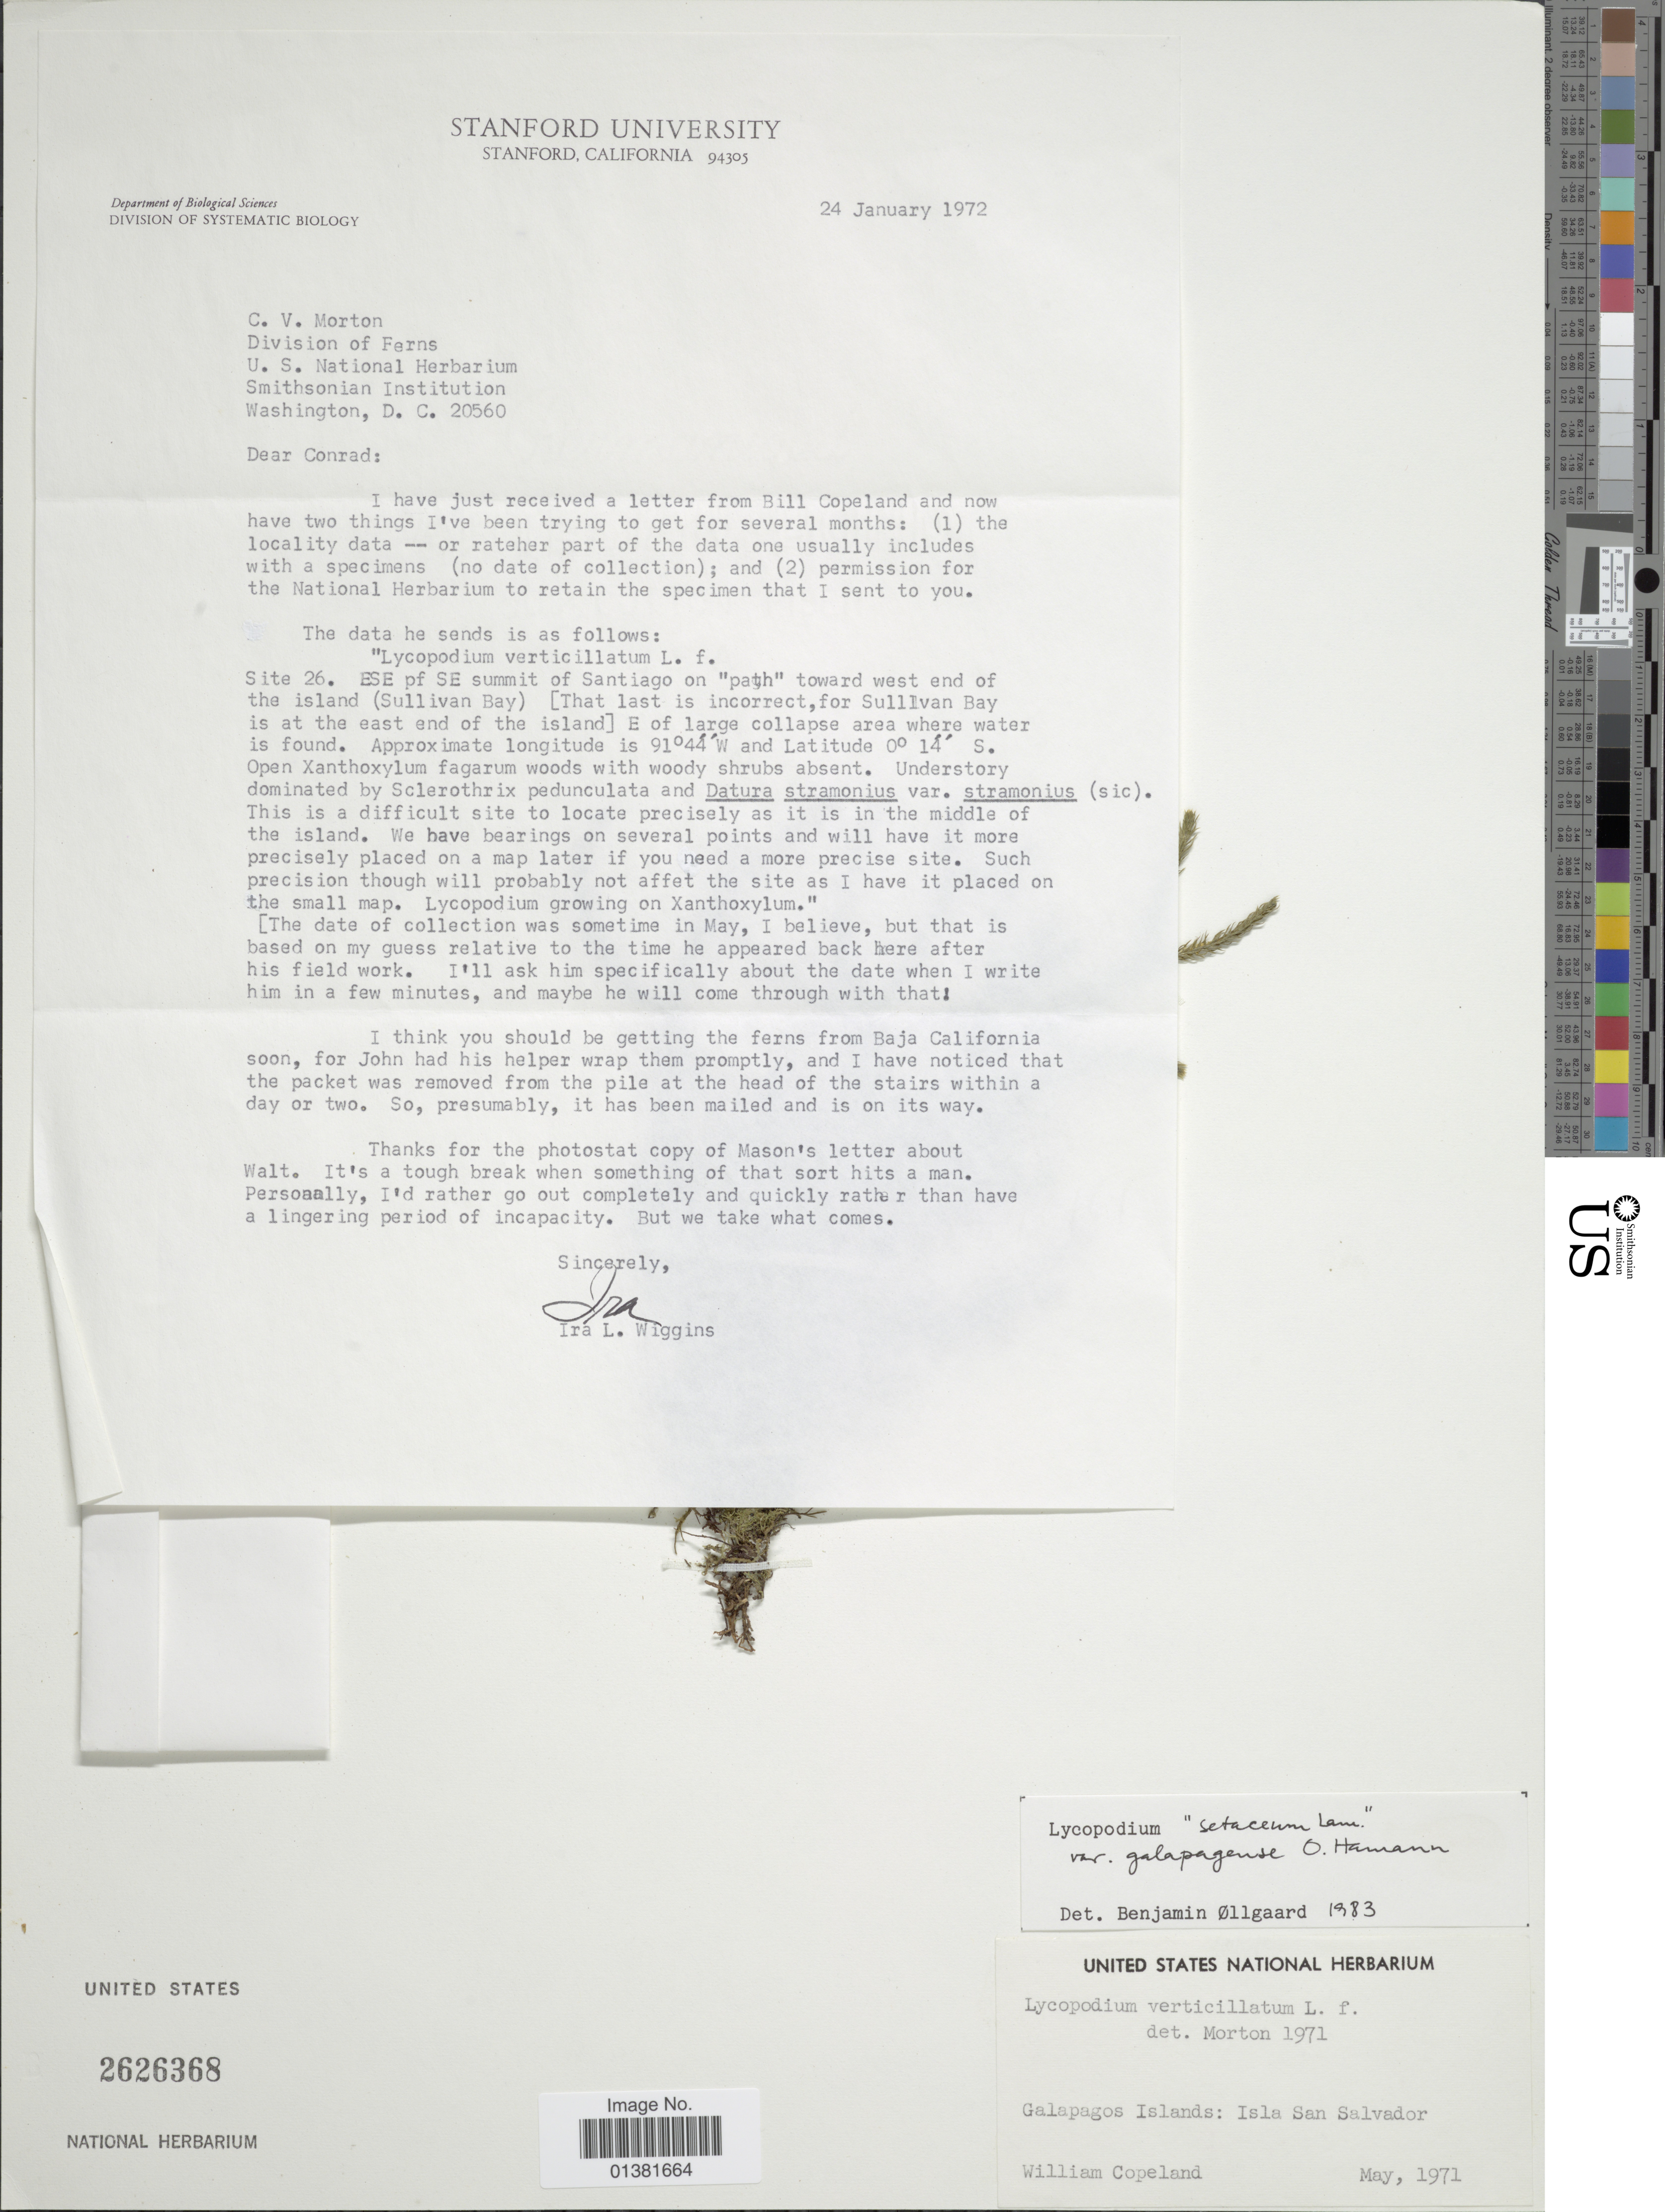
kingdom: Plantae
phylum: Tracheophyta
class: Lycopodiopsida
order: Lycopodiales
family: Lycopodiaceae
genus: Phlegmariurus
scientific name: Phlegmariurus acerosus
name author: (Sw.) B. Øllg.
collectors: -- Copeland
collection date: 1971-05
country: Ecuador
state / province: Colón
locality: Galapagos Islands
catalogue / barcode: US 2626368